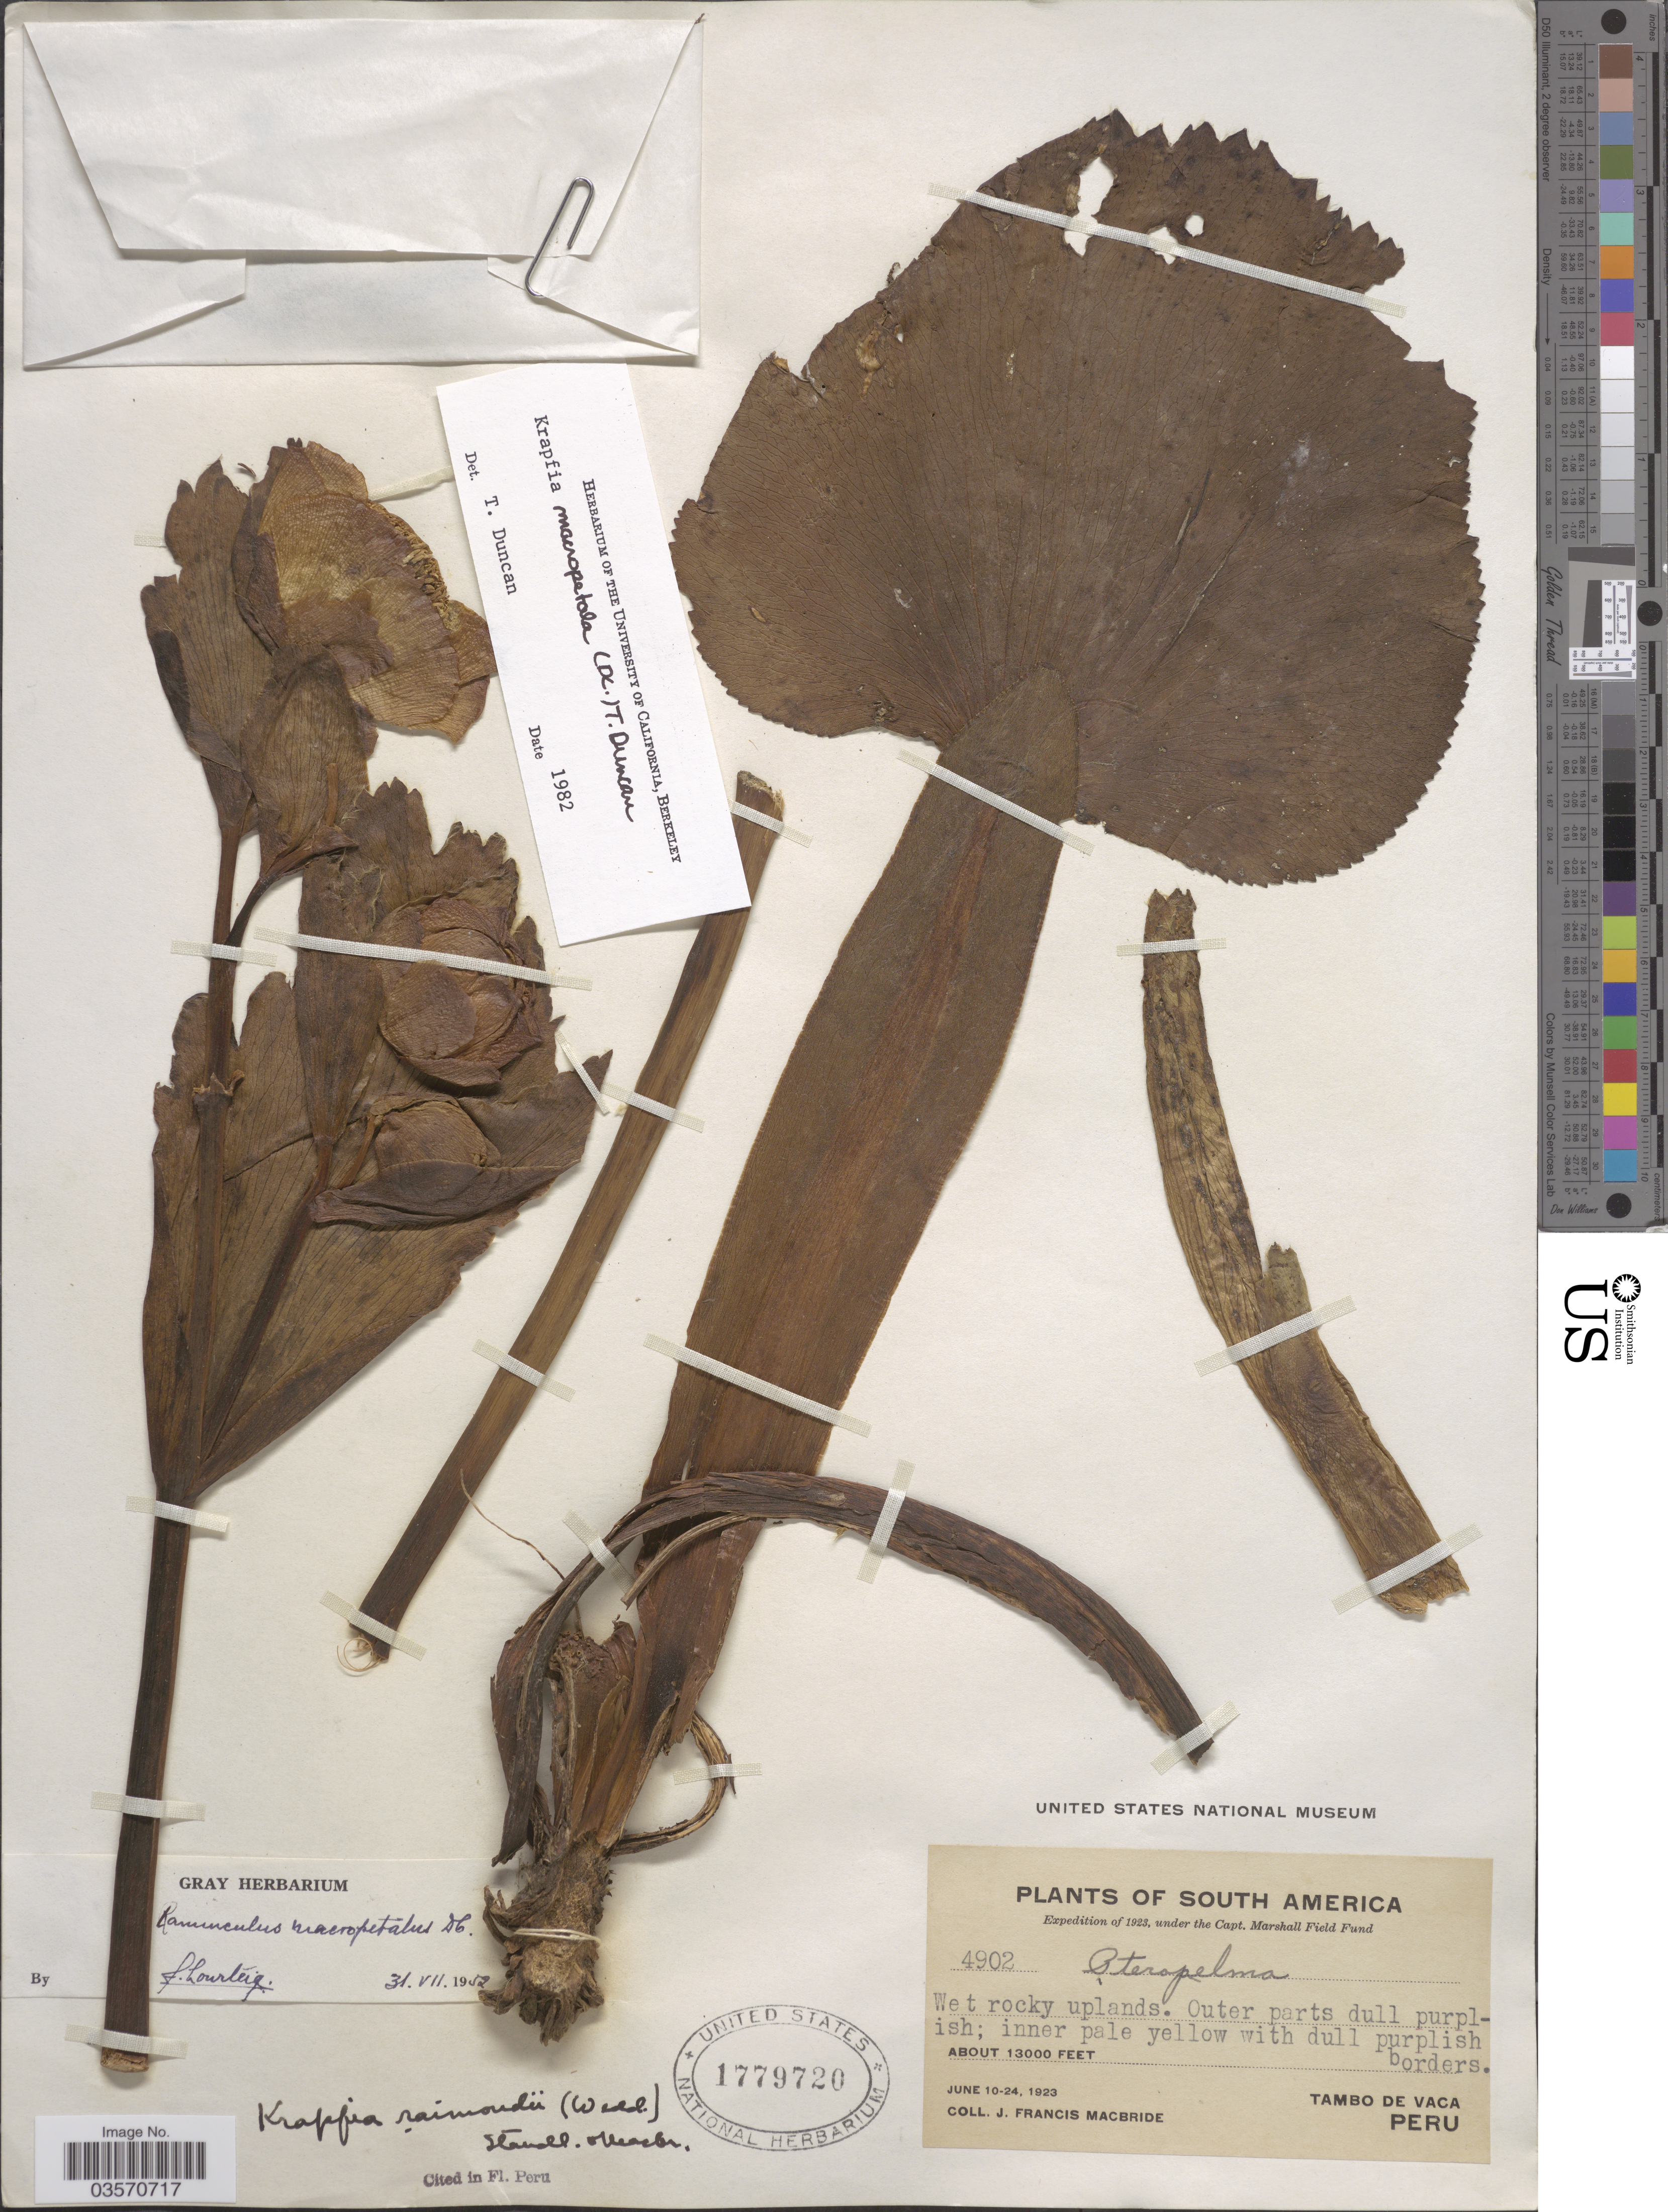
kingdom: Plantae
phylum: Tracheophyta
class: Magnoliopsida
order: Ranunculales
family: Ranunculaceae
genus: Krapfia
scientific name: Krapfia macropetala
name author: (DC.) Tamura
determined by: Duncan, T.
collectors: J. F. Macbride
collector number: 4902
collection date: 1923-06-10/1923-06-24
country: Peru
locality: Tambo de Vaca.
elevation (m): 3962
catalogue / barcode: US 1779720